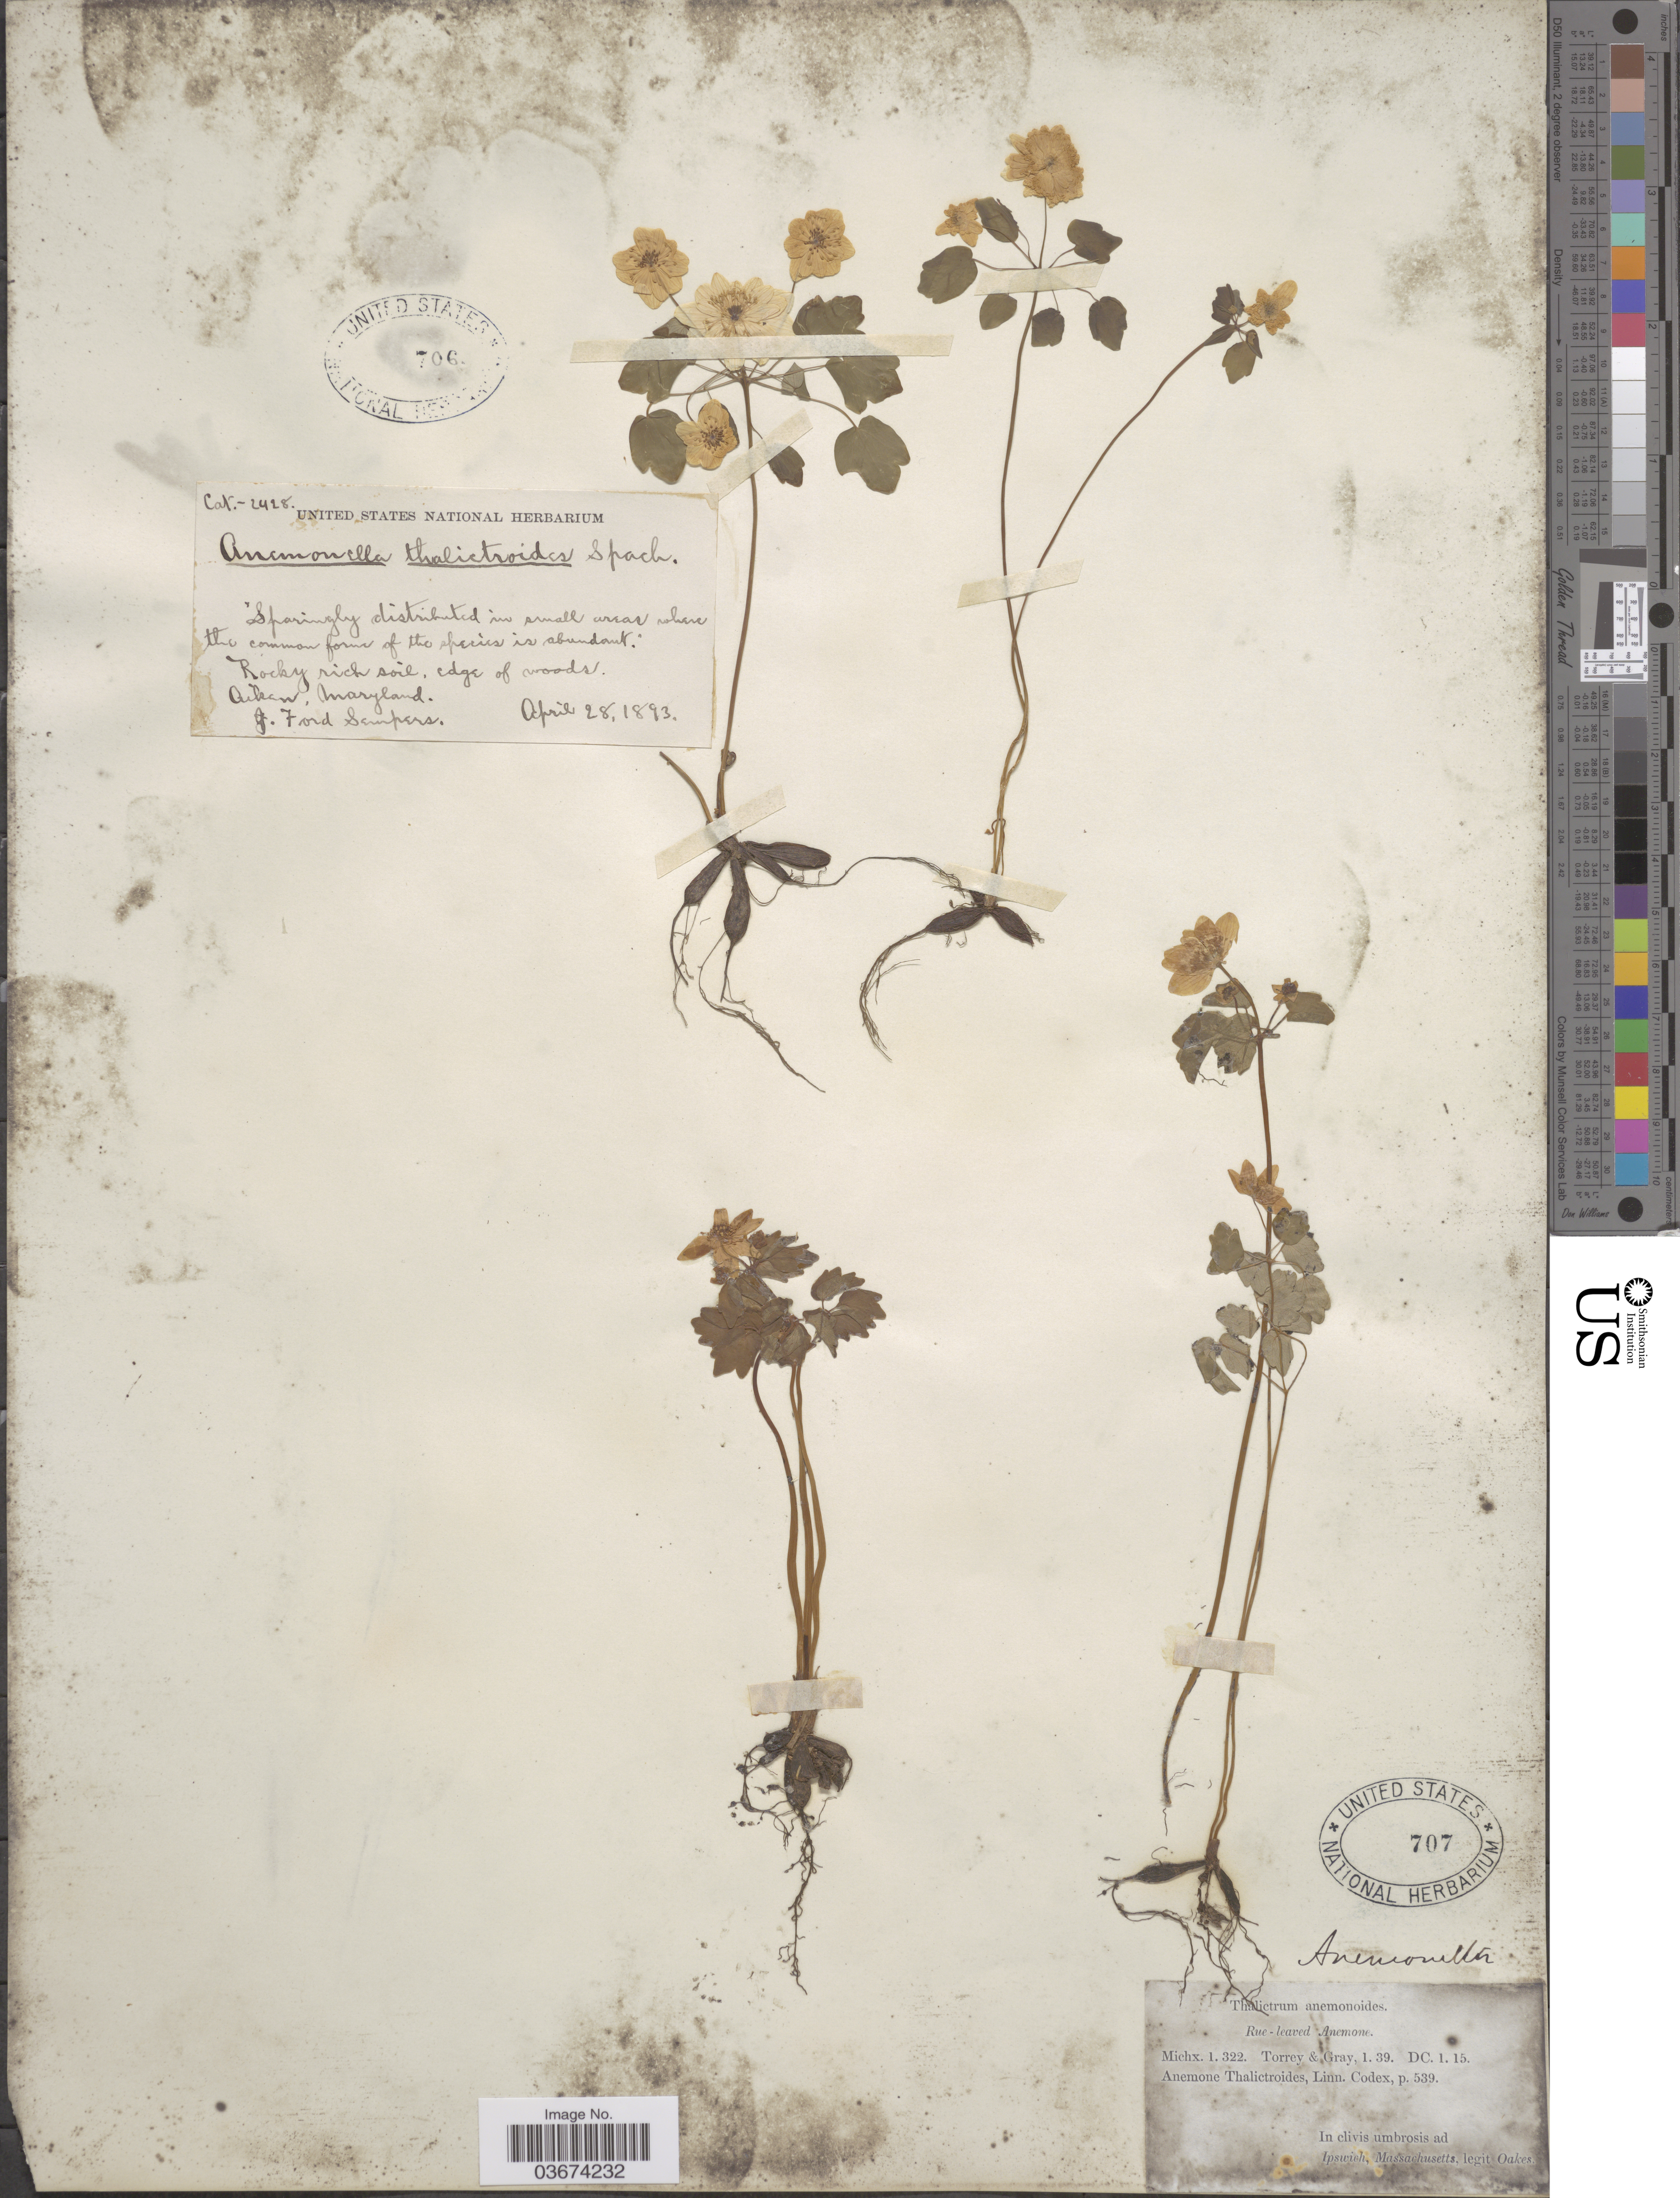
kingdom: Plantae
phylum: Tracheophyta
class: Magnoliopsida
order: Ranunculales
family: Ranunculaceae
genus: Thalictrum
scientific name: Thalictrum thalictroides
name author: (L.) A.J. Eames & B. Boivin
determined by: Strong, M. T., (US), Smithsonian Institution - National Museum of Natural History (UNITED STATES)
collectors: -. Oakes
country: United States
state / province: Massachusetts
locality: Ipswich.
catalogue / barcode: US 707-2